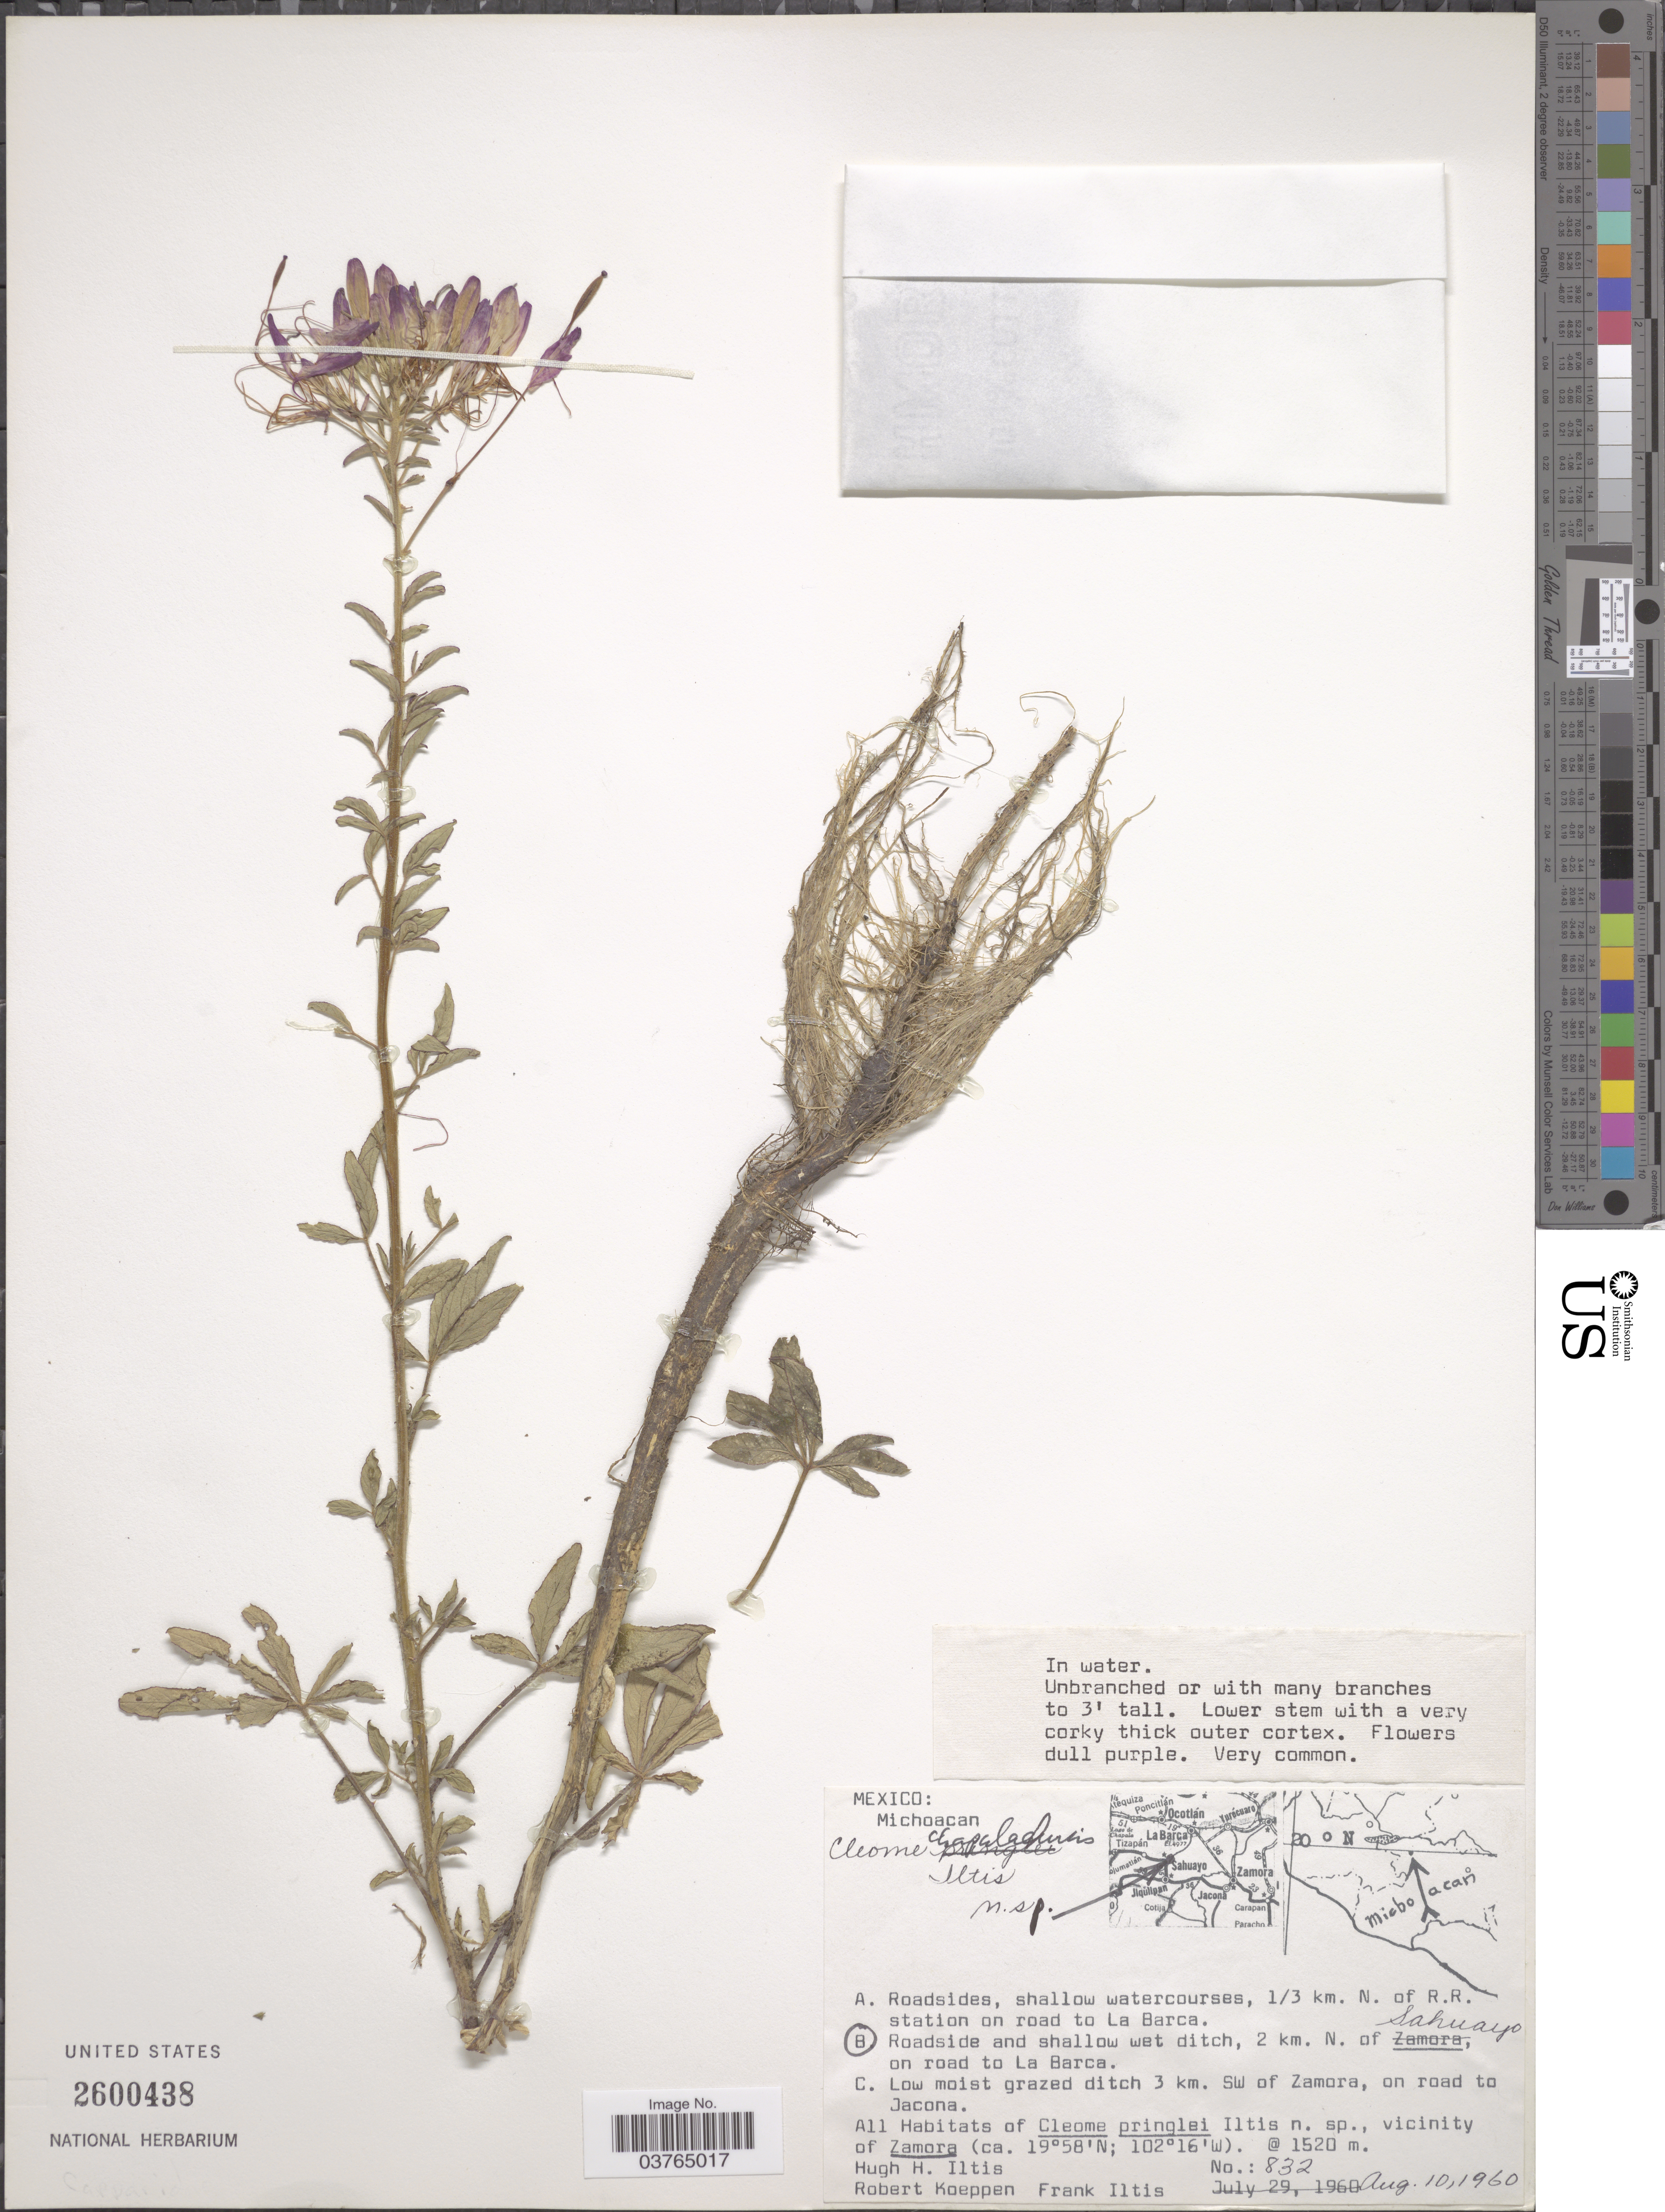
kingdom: Plantae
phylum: Tracheophyta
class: Magnoliopsida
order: Brassicales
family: Cleomaceae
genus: Tarenaya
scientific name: Tarenaya chapalensis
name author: (Iltis) Soares Neto & Roalson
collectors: H. Iltis, R. C. Koeppen & F. S. Iltis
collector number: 832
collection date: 1960-08-10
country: Mexico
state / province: Michoacán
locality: Roadside and shallow wet ditch, 2 km. N. of Sahuayo, on road to La Barca. Vicinity of Zamora.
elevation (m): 1520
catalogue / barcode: US 2600438